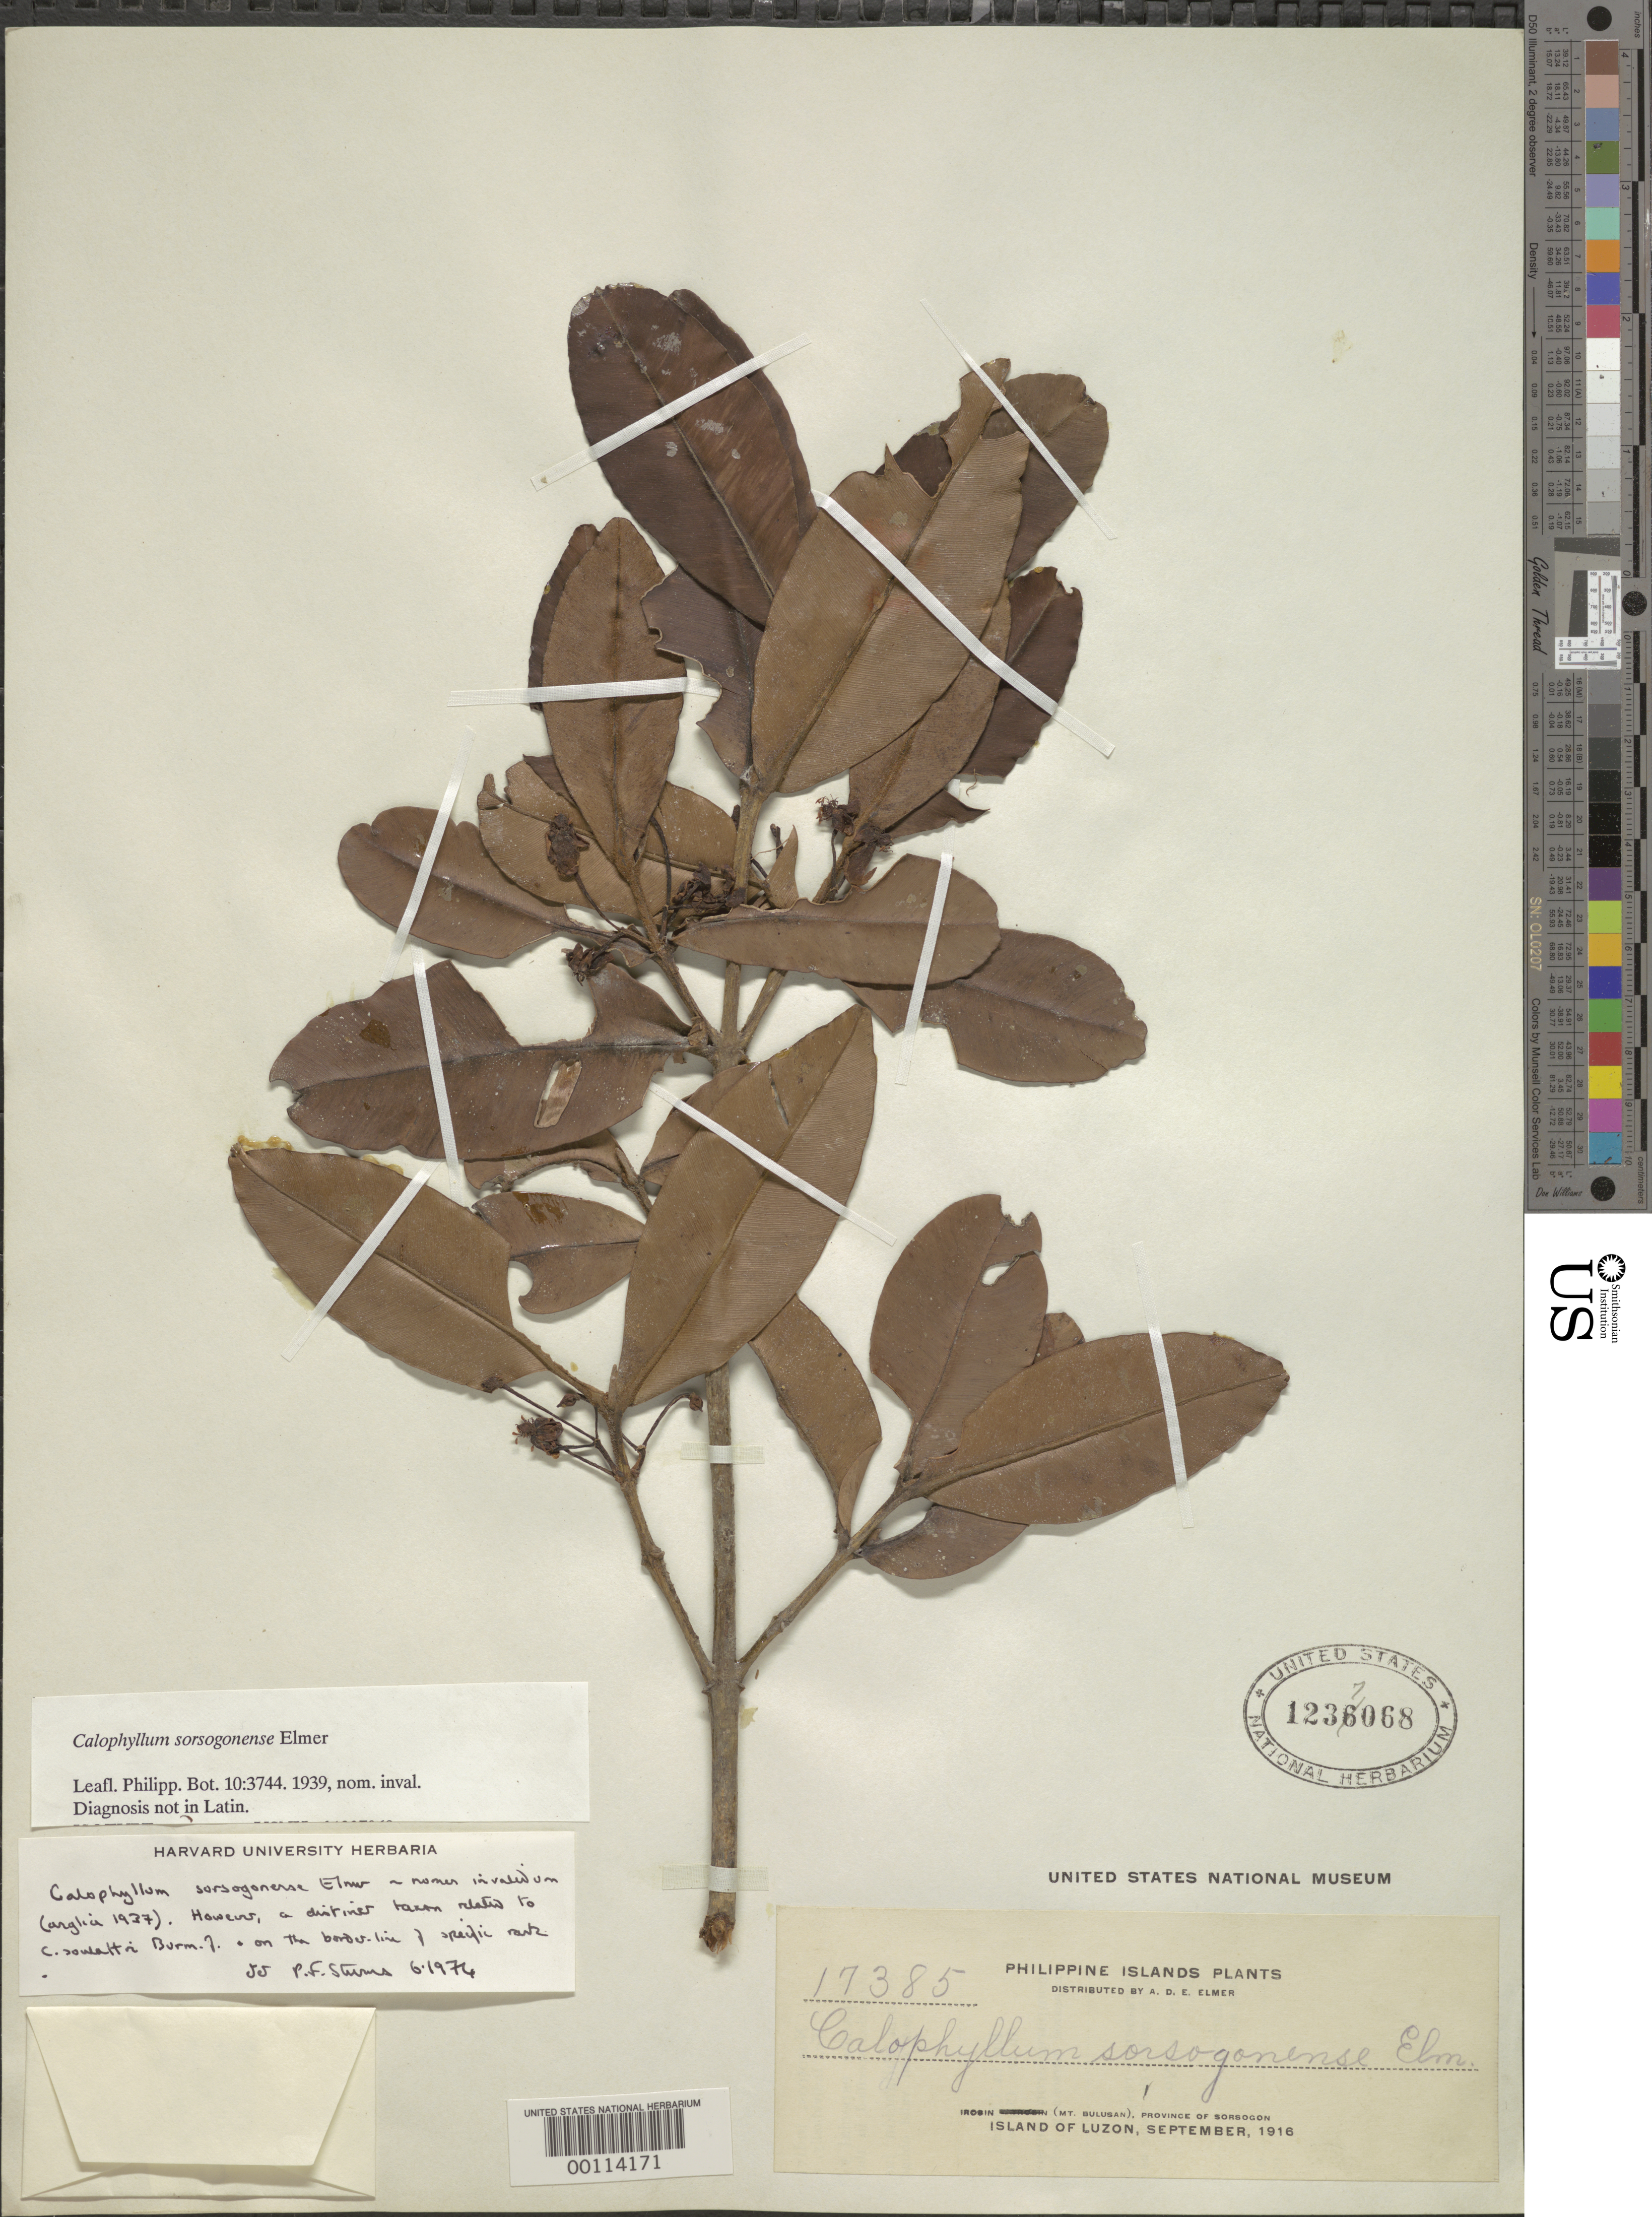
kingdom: Plantae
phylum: Tracheophyta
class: Magnoliopsida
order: Malpighiales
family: Calophyllaceae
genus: Calophyllum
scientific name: Calophyllum sorsogonense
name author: Elmer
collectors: A. D. E. Elmer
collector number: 17385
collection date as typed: Sep 1916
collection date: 1916-09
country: Philippines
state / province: Bicol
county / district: Sorsogon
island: Luzon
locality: Irosin, Mt. Bulusan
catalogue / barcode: US 1237068